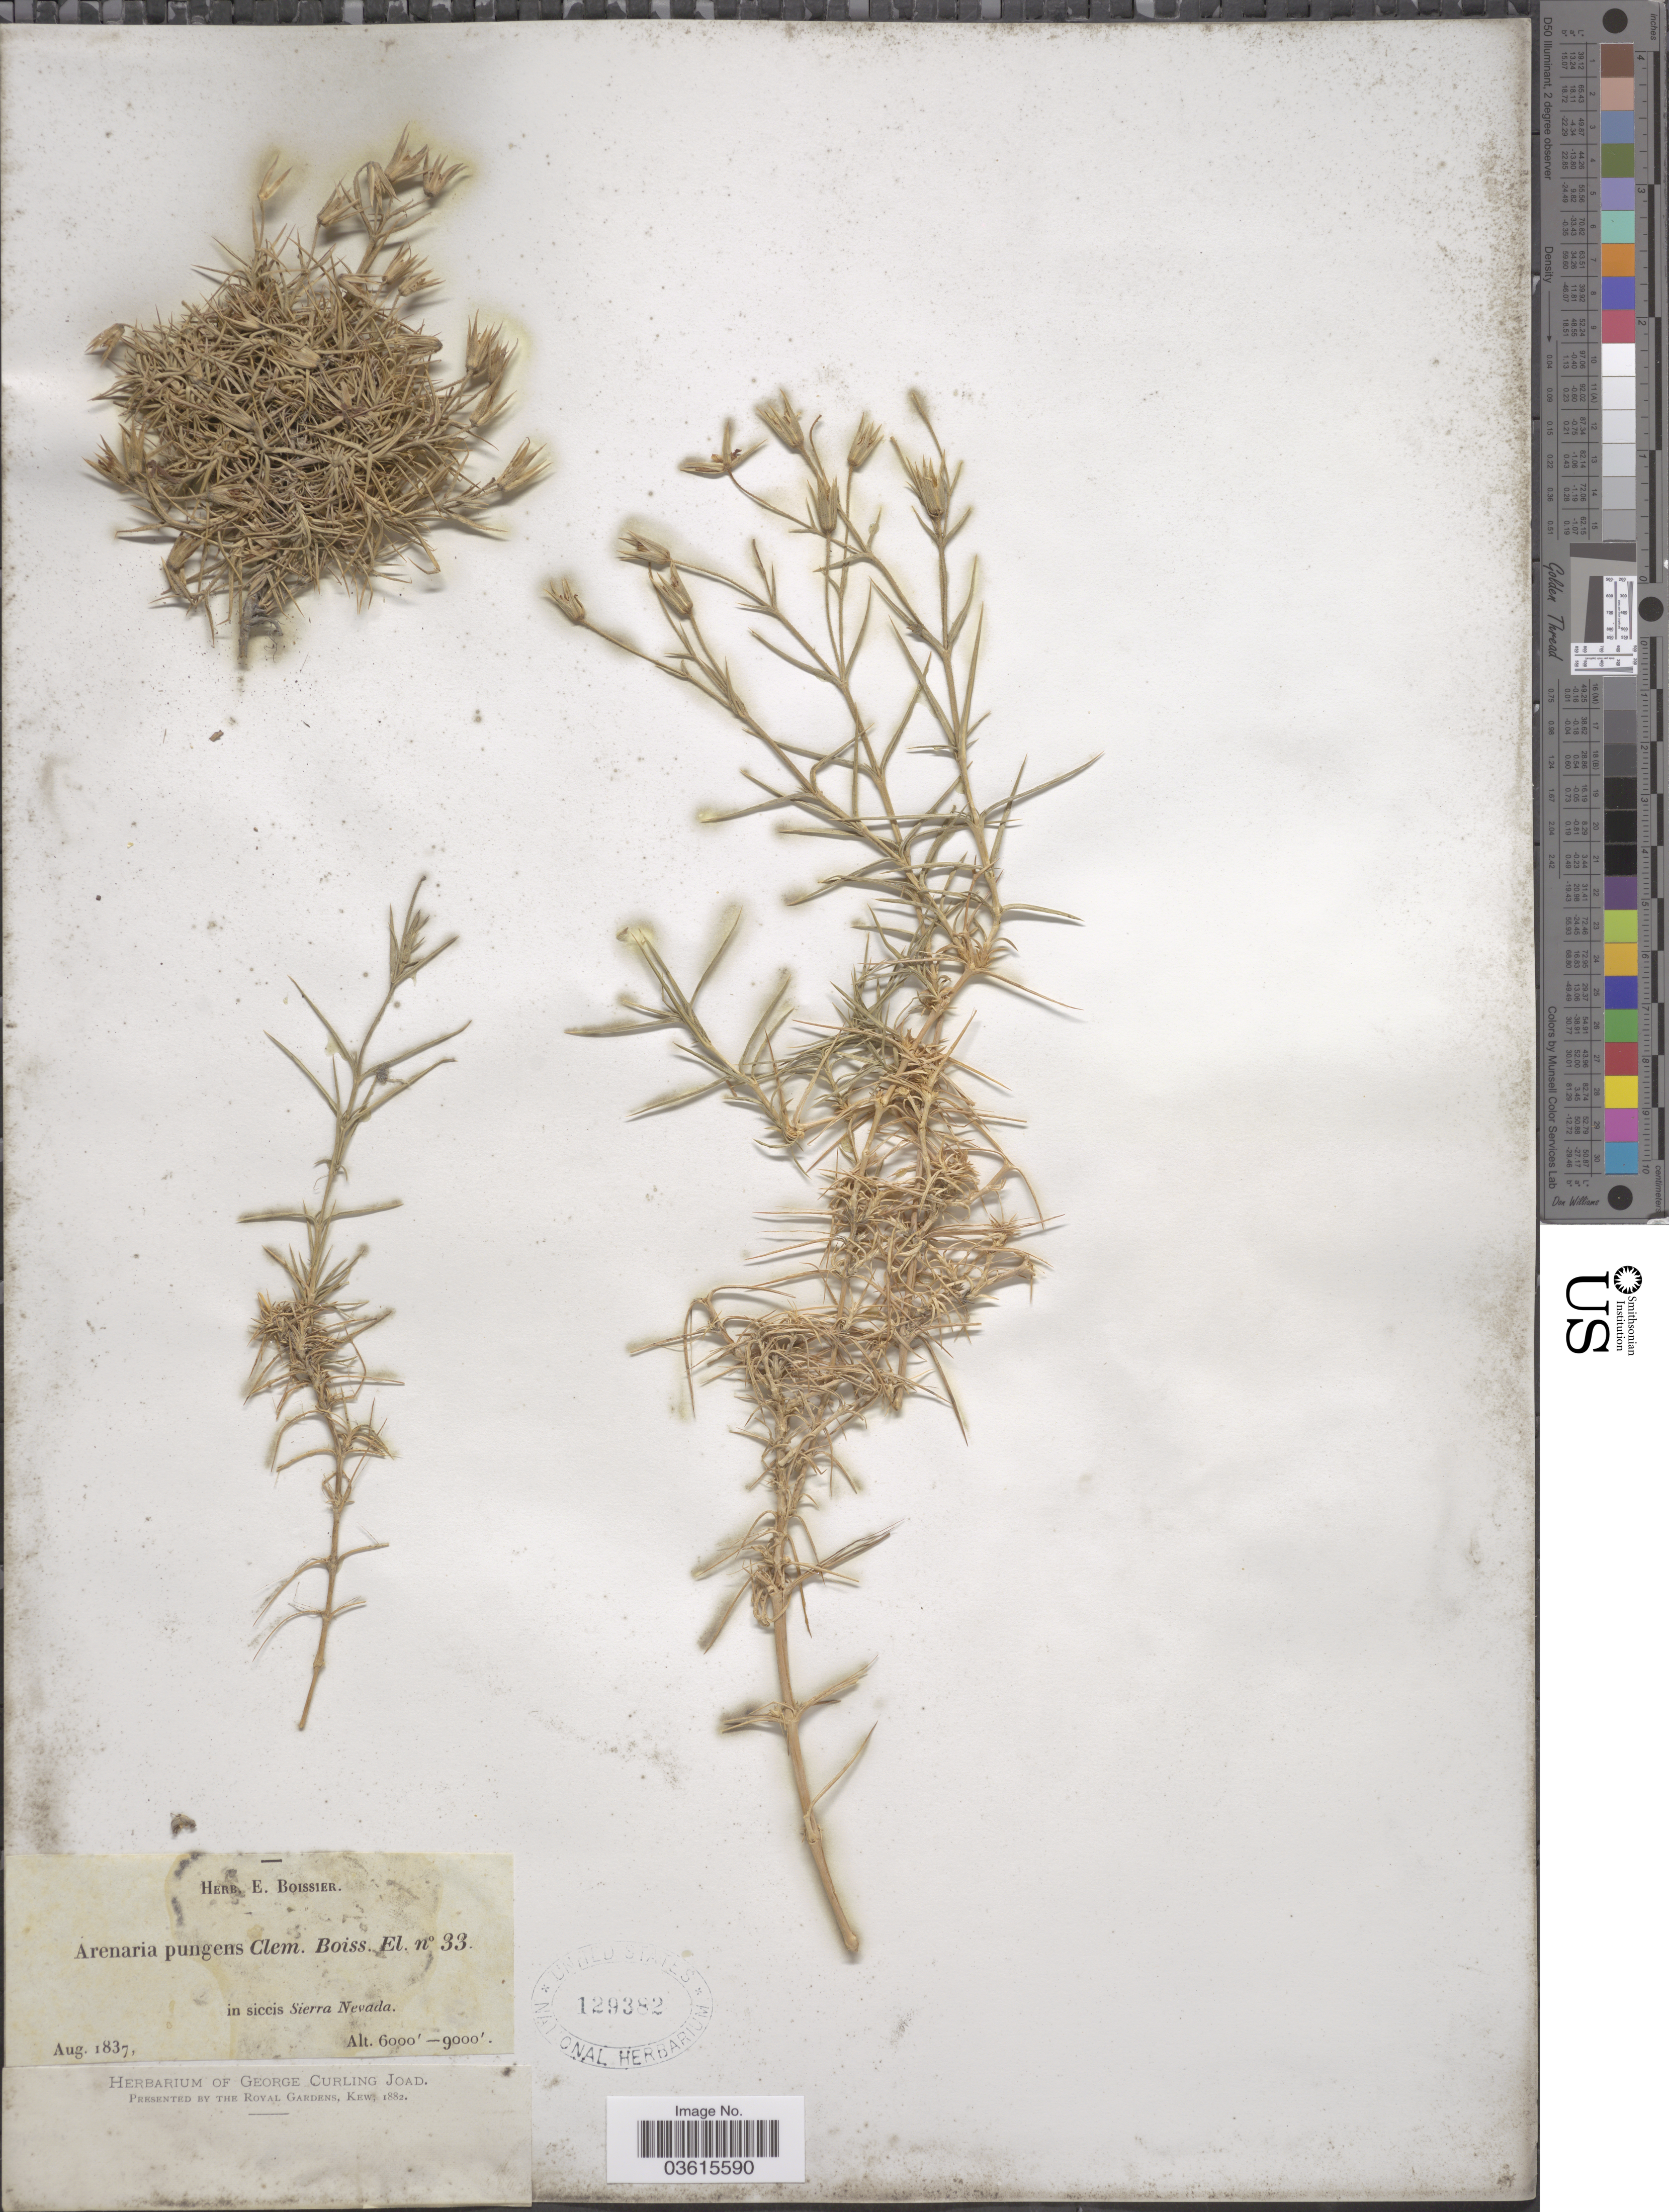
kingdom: Plantae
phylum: Tracheophyta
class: Magnoliopsida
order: Caryophyllales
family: Caryophyllaceae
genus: Arenaria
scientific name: Arenaria pungens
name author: Clemente ex Lag.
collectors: ex herb. E. Boissier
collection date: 1837-08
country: Spain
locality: In siccis Sierra Nevada.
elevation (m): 1829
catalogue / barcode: US 129382